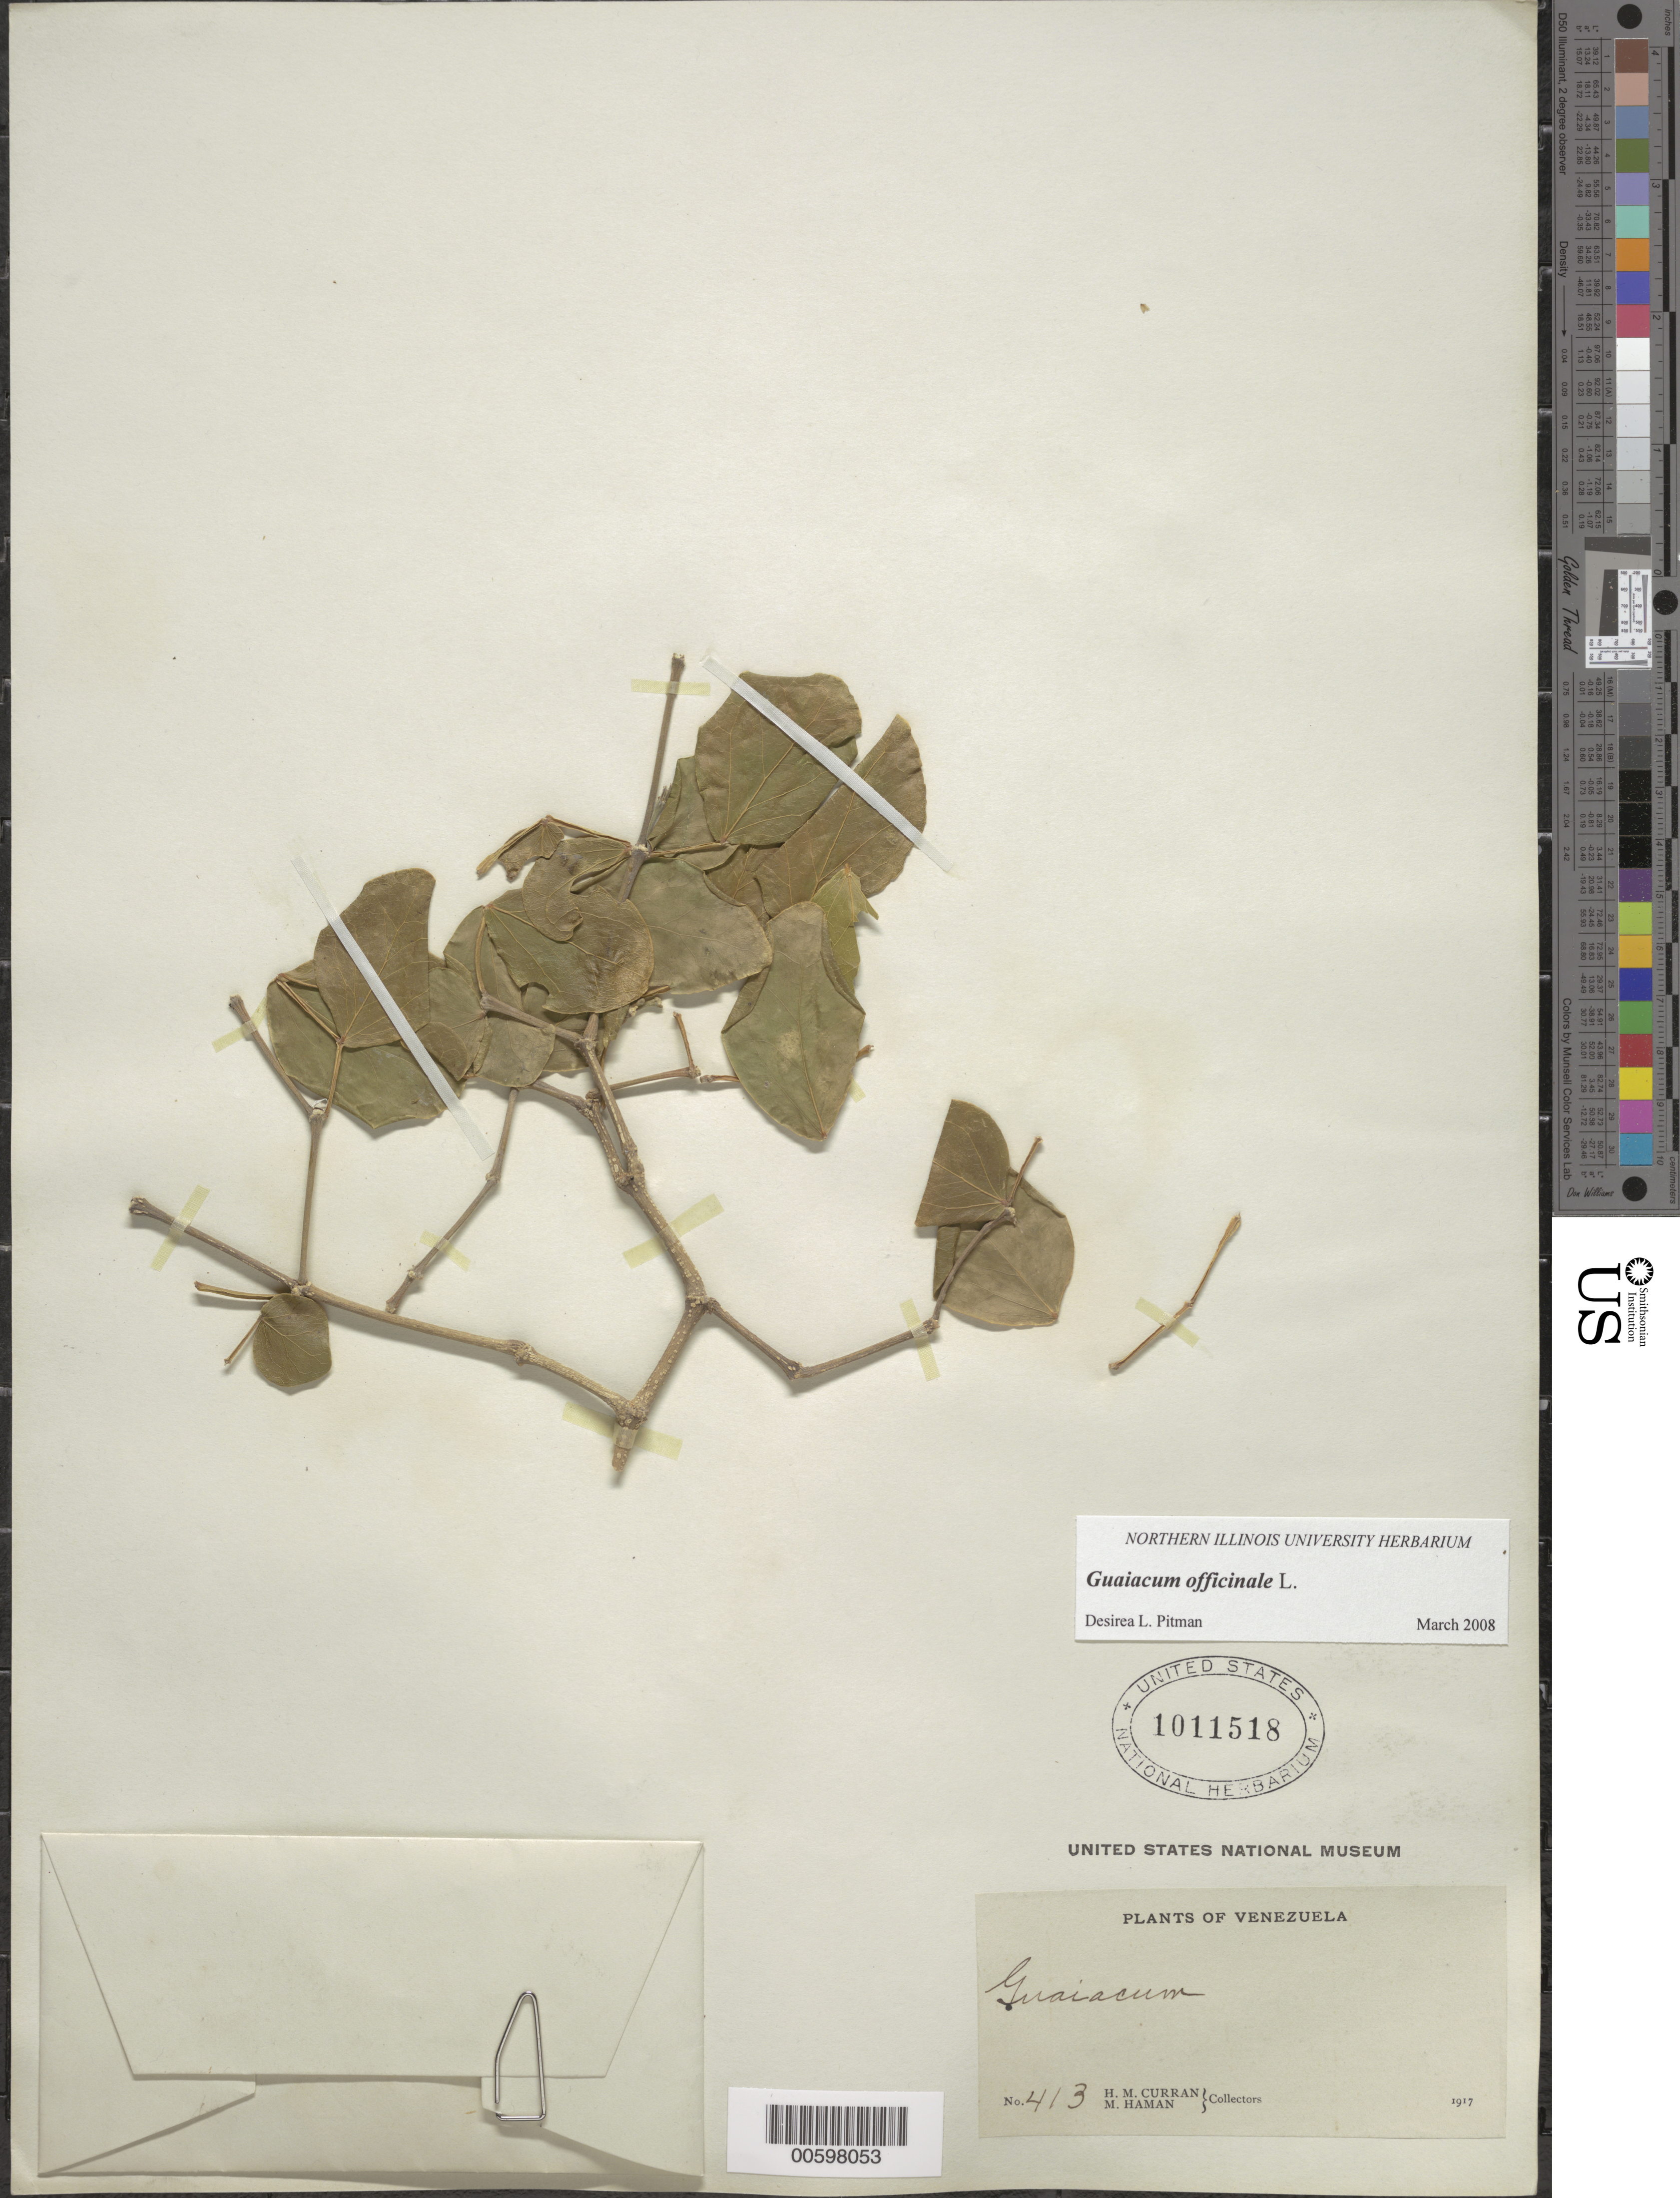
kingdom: Plantae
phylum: Tracheophyta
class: Magnoliopsida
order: Zygophyllales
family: Zygophyllaceae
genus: Guaiacum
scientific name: Guaiacum officinale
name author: L.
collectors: H. M. Curran & M. Haman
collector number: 413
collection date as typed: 1917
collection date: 1917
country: Venezuela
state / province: Mérida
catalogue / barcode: US 1011518